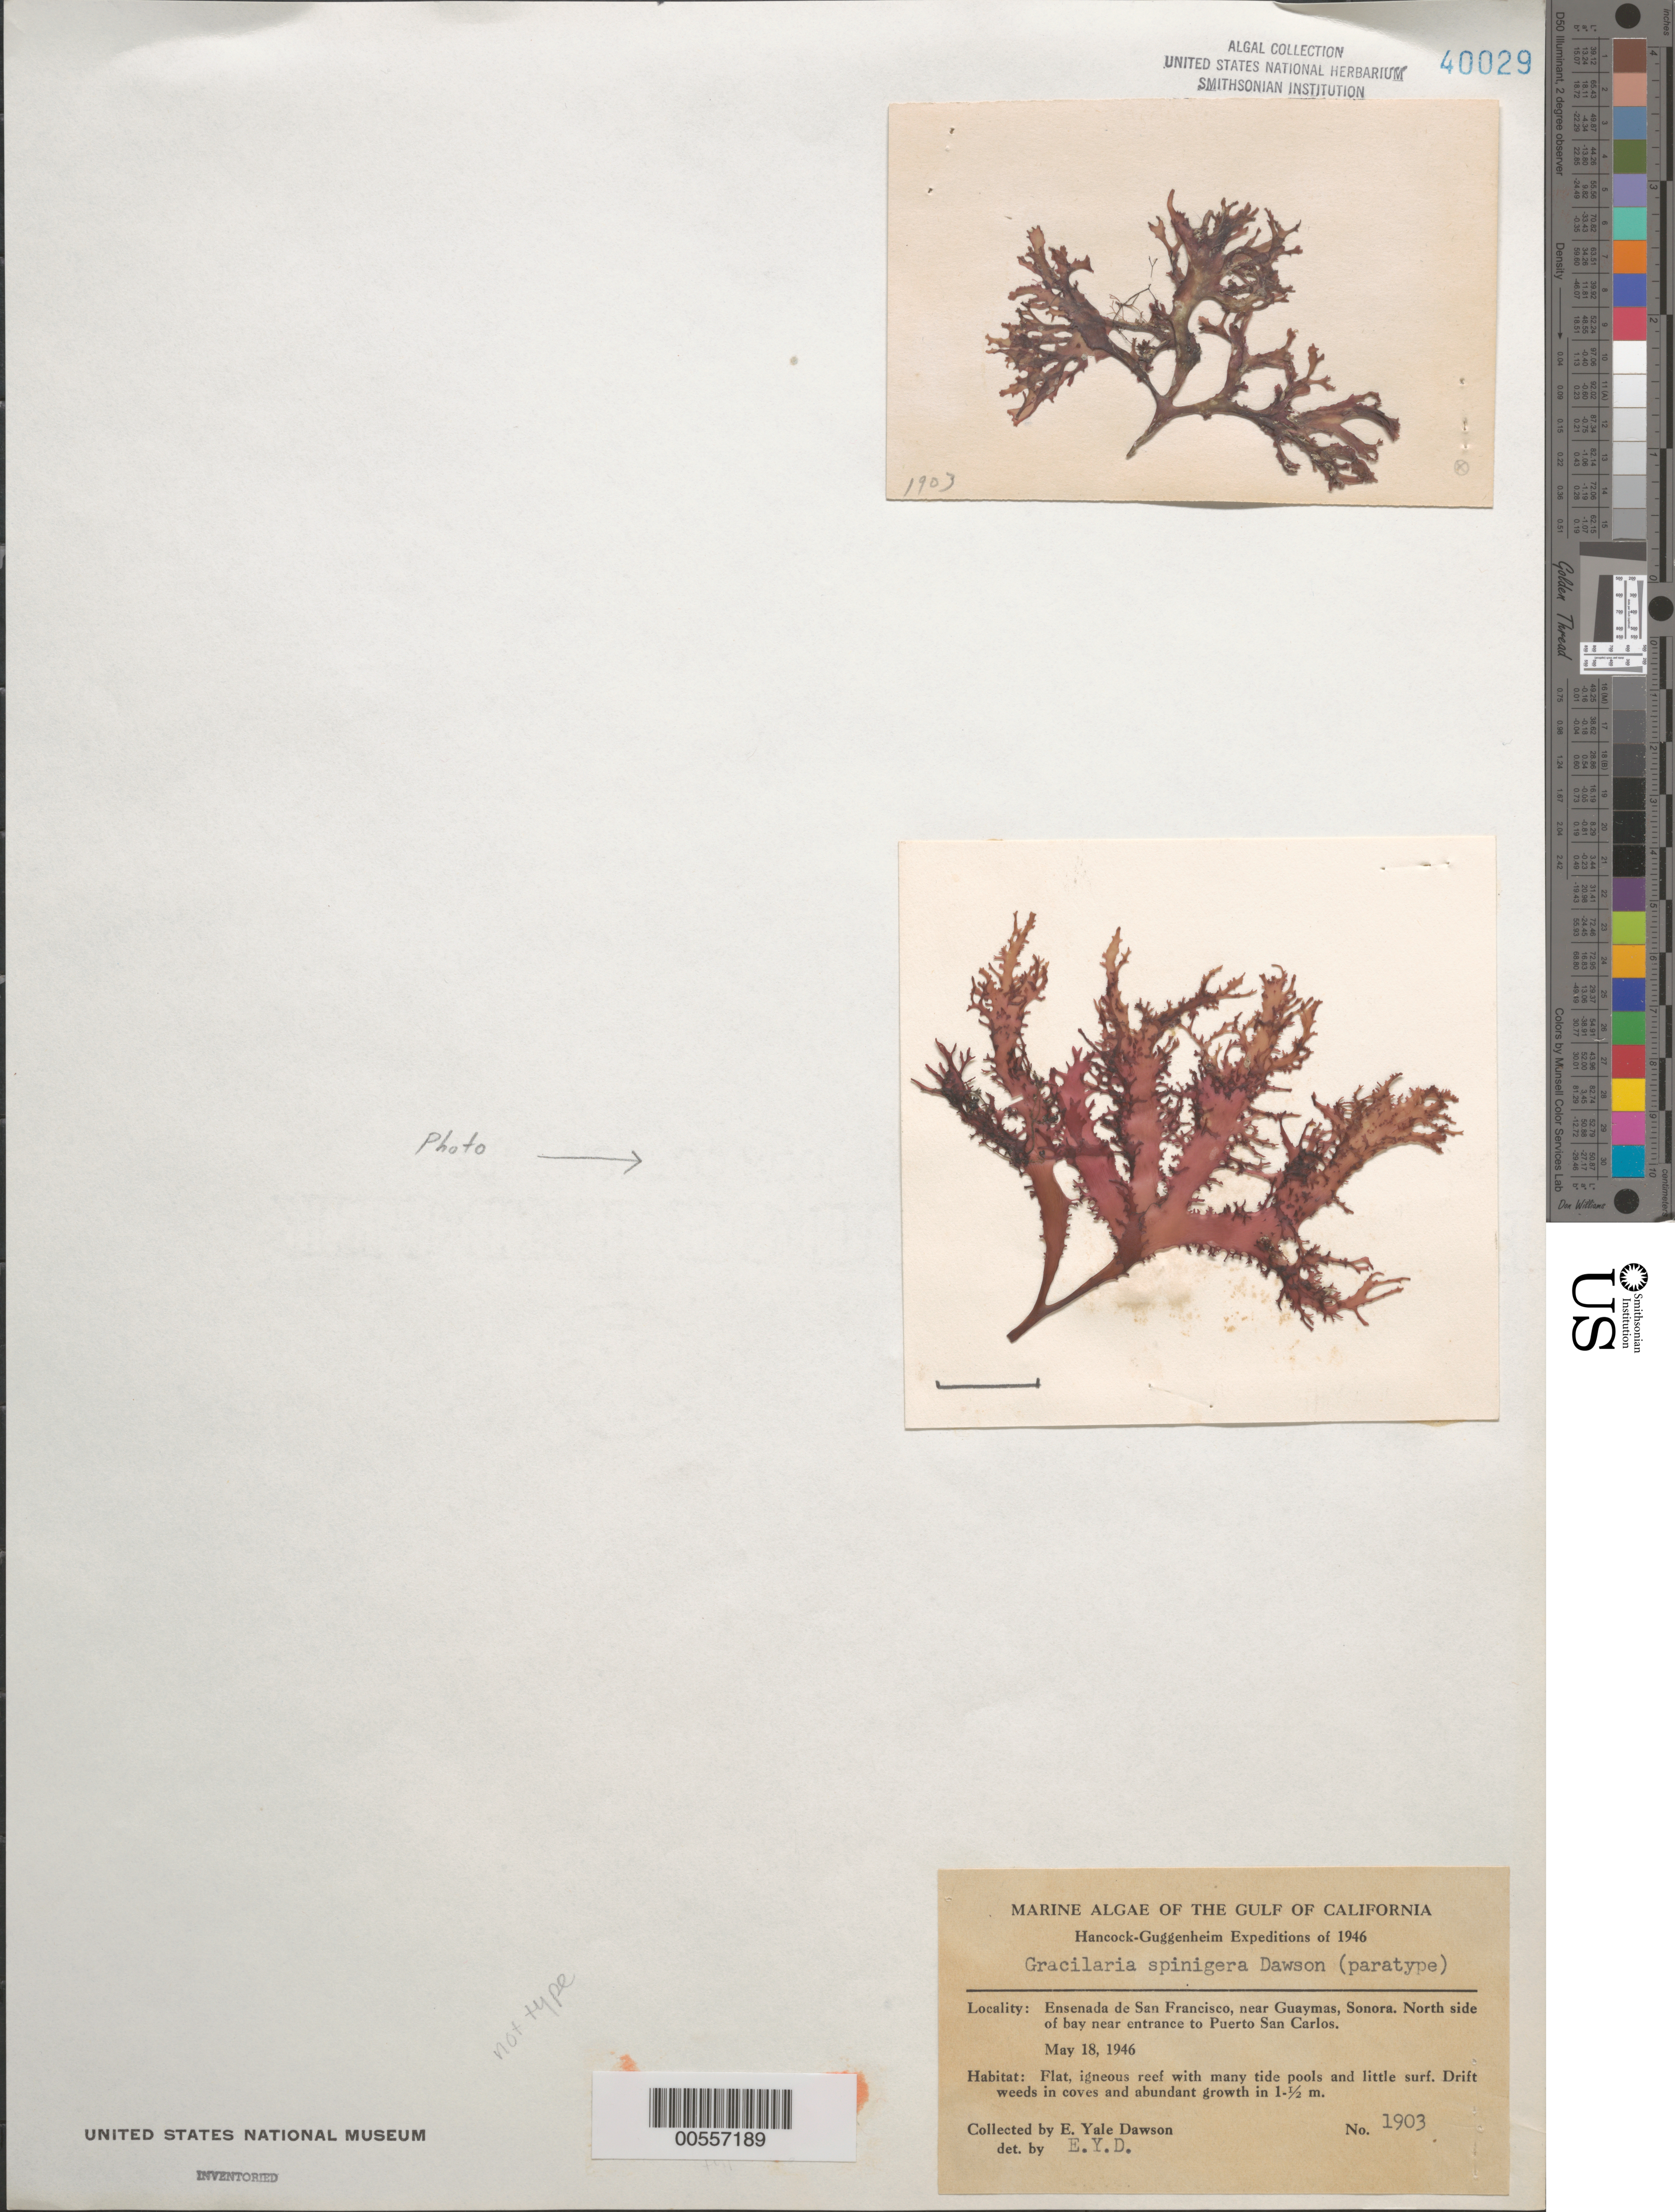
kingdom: Plantae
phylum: Rhodophyta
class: Florideophyceae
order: Gracilariales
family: Gracilariaceae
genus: Gracilaria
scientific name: Gracilaria spinigera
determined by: Dawson, E. Y.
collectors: E. Y. Dawson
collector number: EYD 1903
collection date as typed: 18 May 1946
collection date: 1946-05-18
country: Mexico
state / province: Sonora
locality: Ensenada de San Francisco near Guaymas, near Puerto San Carlos entrance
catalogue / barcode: US 40029